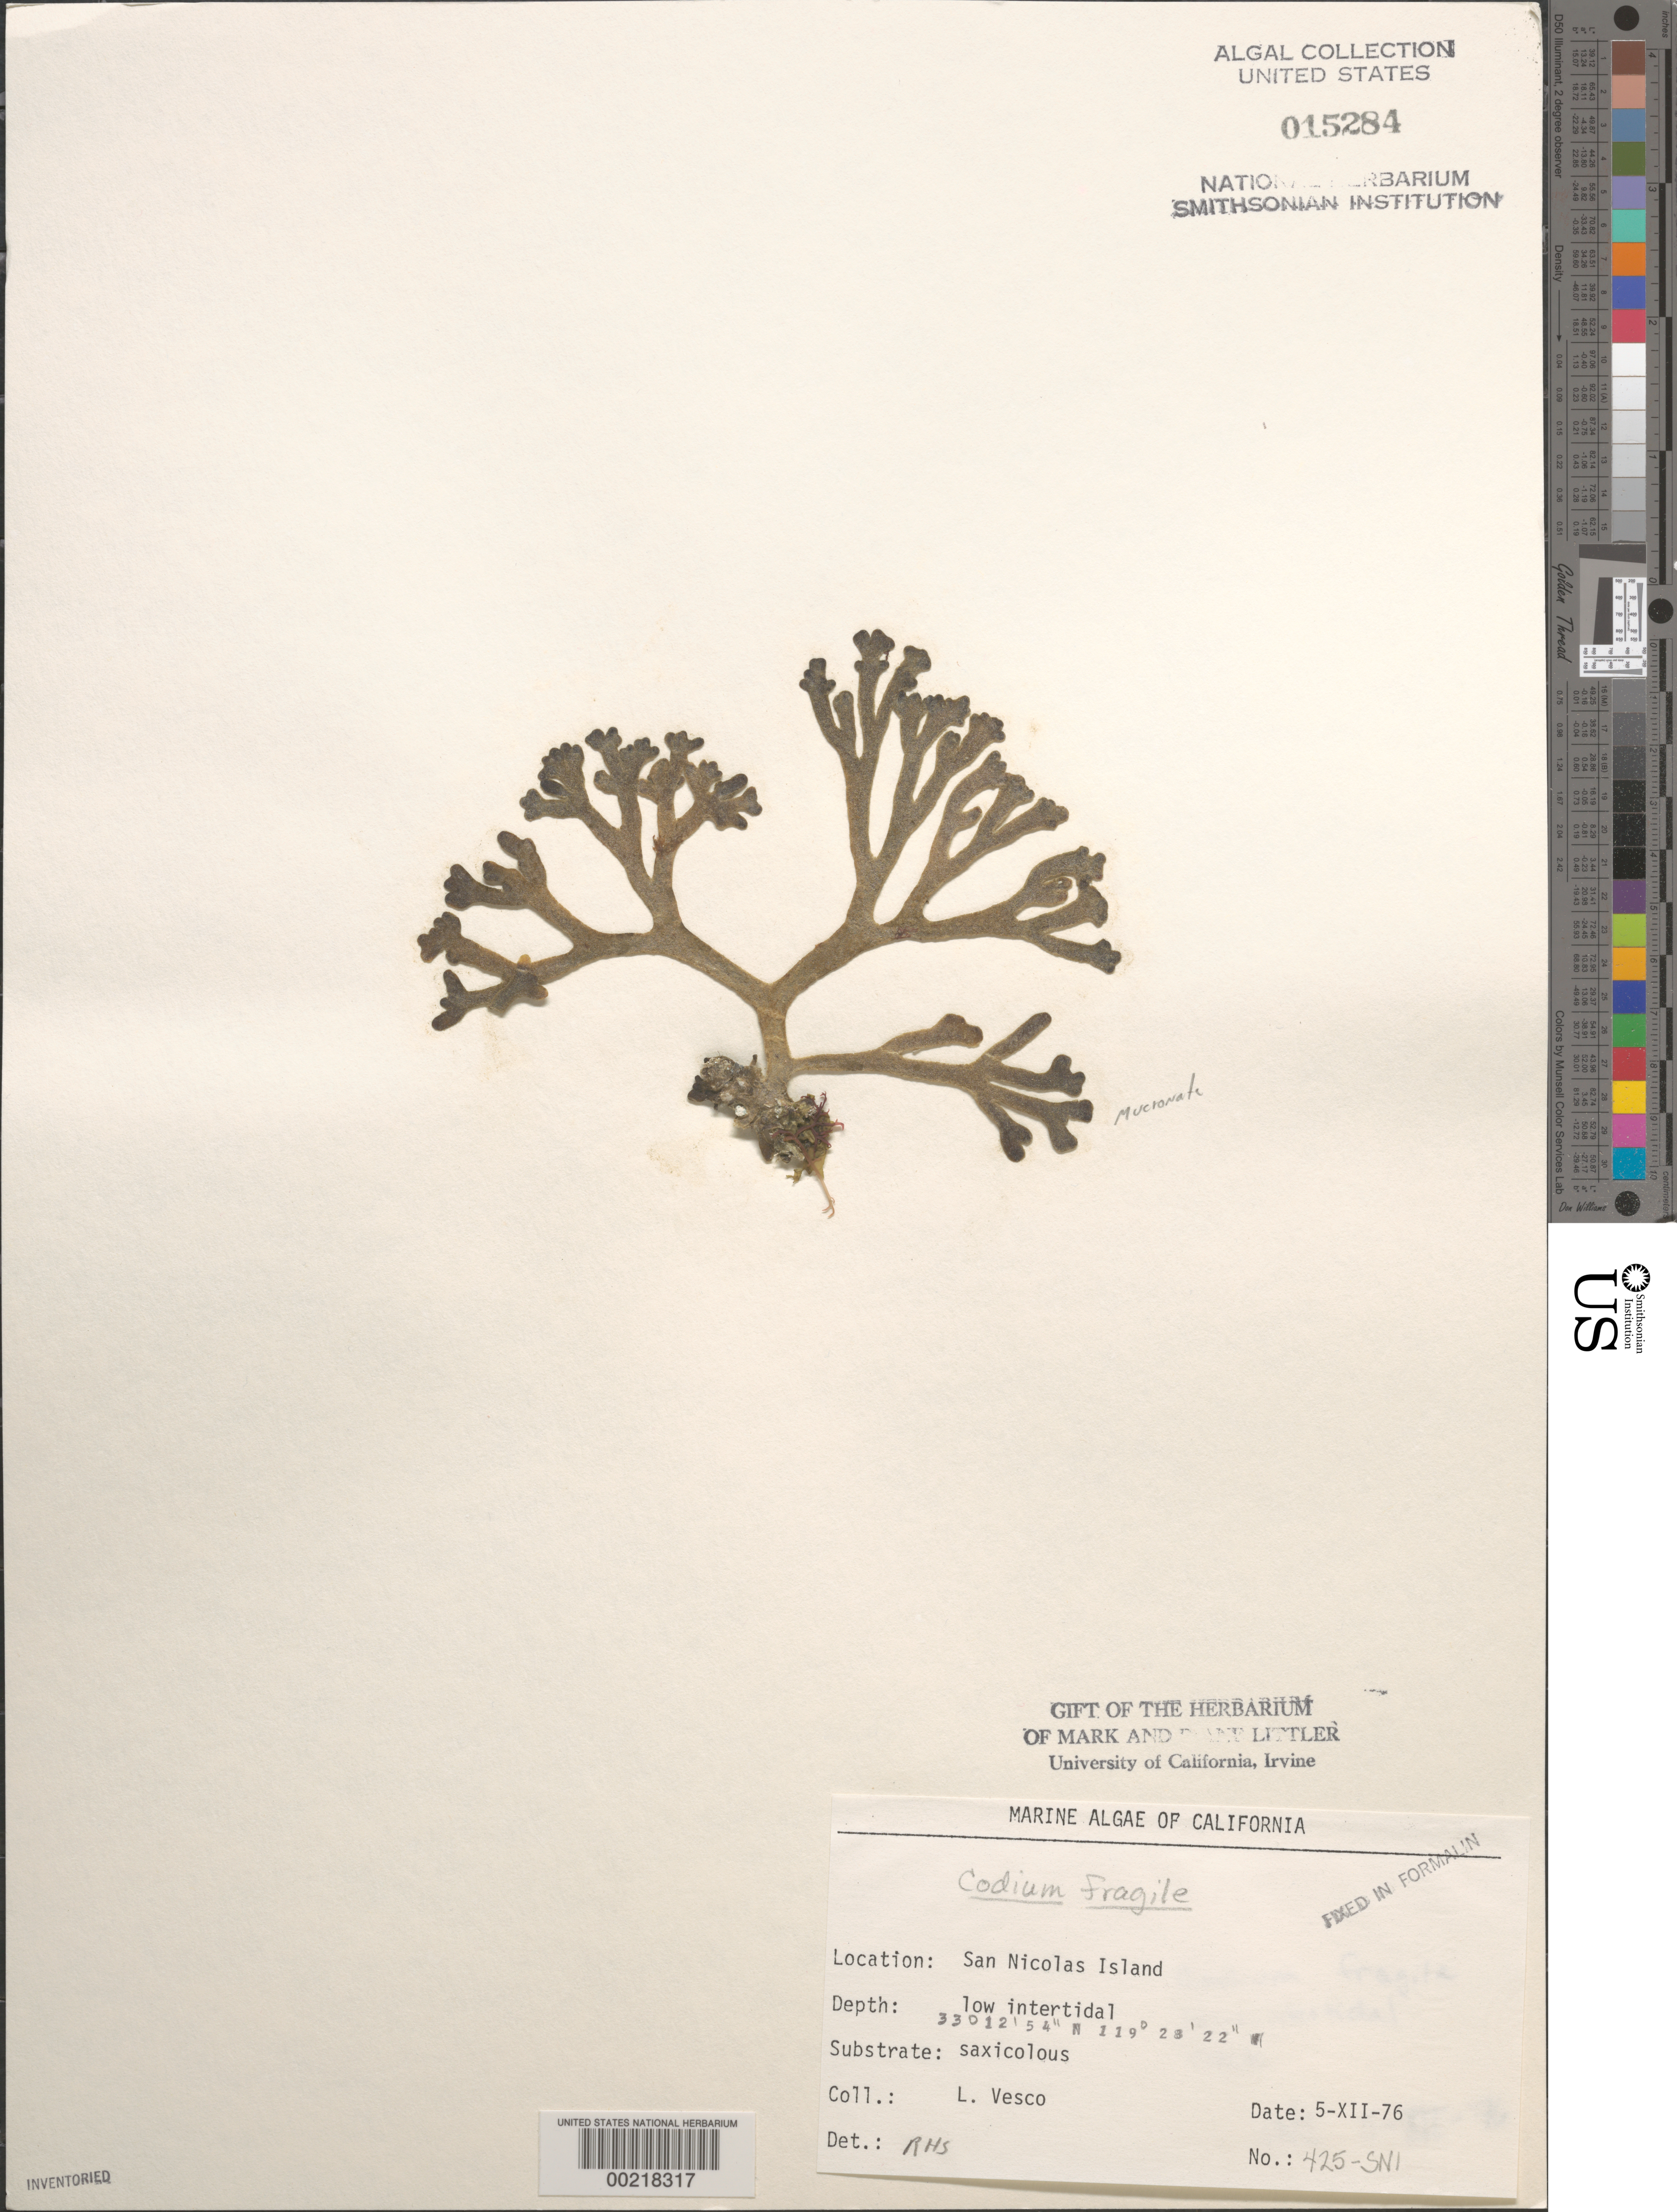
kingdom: Plantae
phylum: Chlorophyta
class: Ulvophyceae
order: Bryopsidales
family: Codiaceae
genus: Codium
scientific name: Codium fragile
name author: (Suringar) P. Hariot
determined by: Sims, Robert H.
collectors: L. Vesco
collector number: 425-SNI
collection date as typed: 05 Dec 1976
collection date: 1976-12-05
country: United States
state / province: California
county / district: Ventura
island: San Nicolas Island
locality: Dutch Harbor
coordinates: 33 12'54"N, 119 28'22"W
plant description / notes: BLM-SOCALBIGHT Rocky Intertidal Survey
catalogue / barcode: US 15284